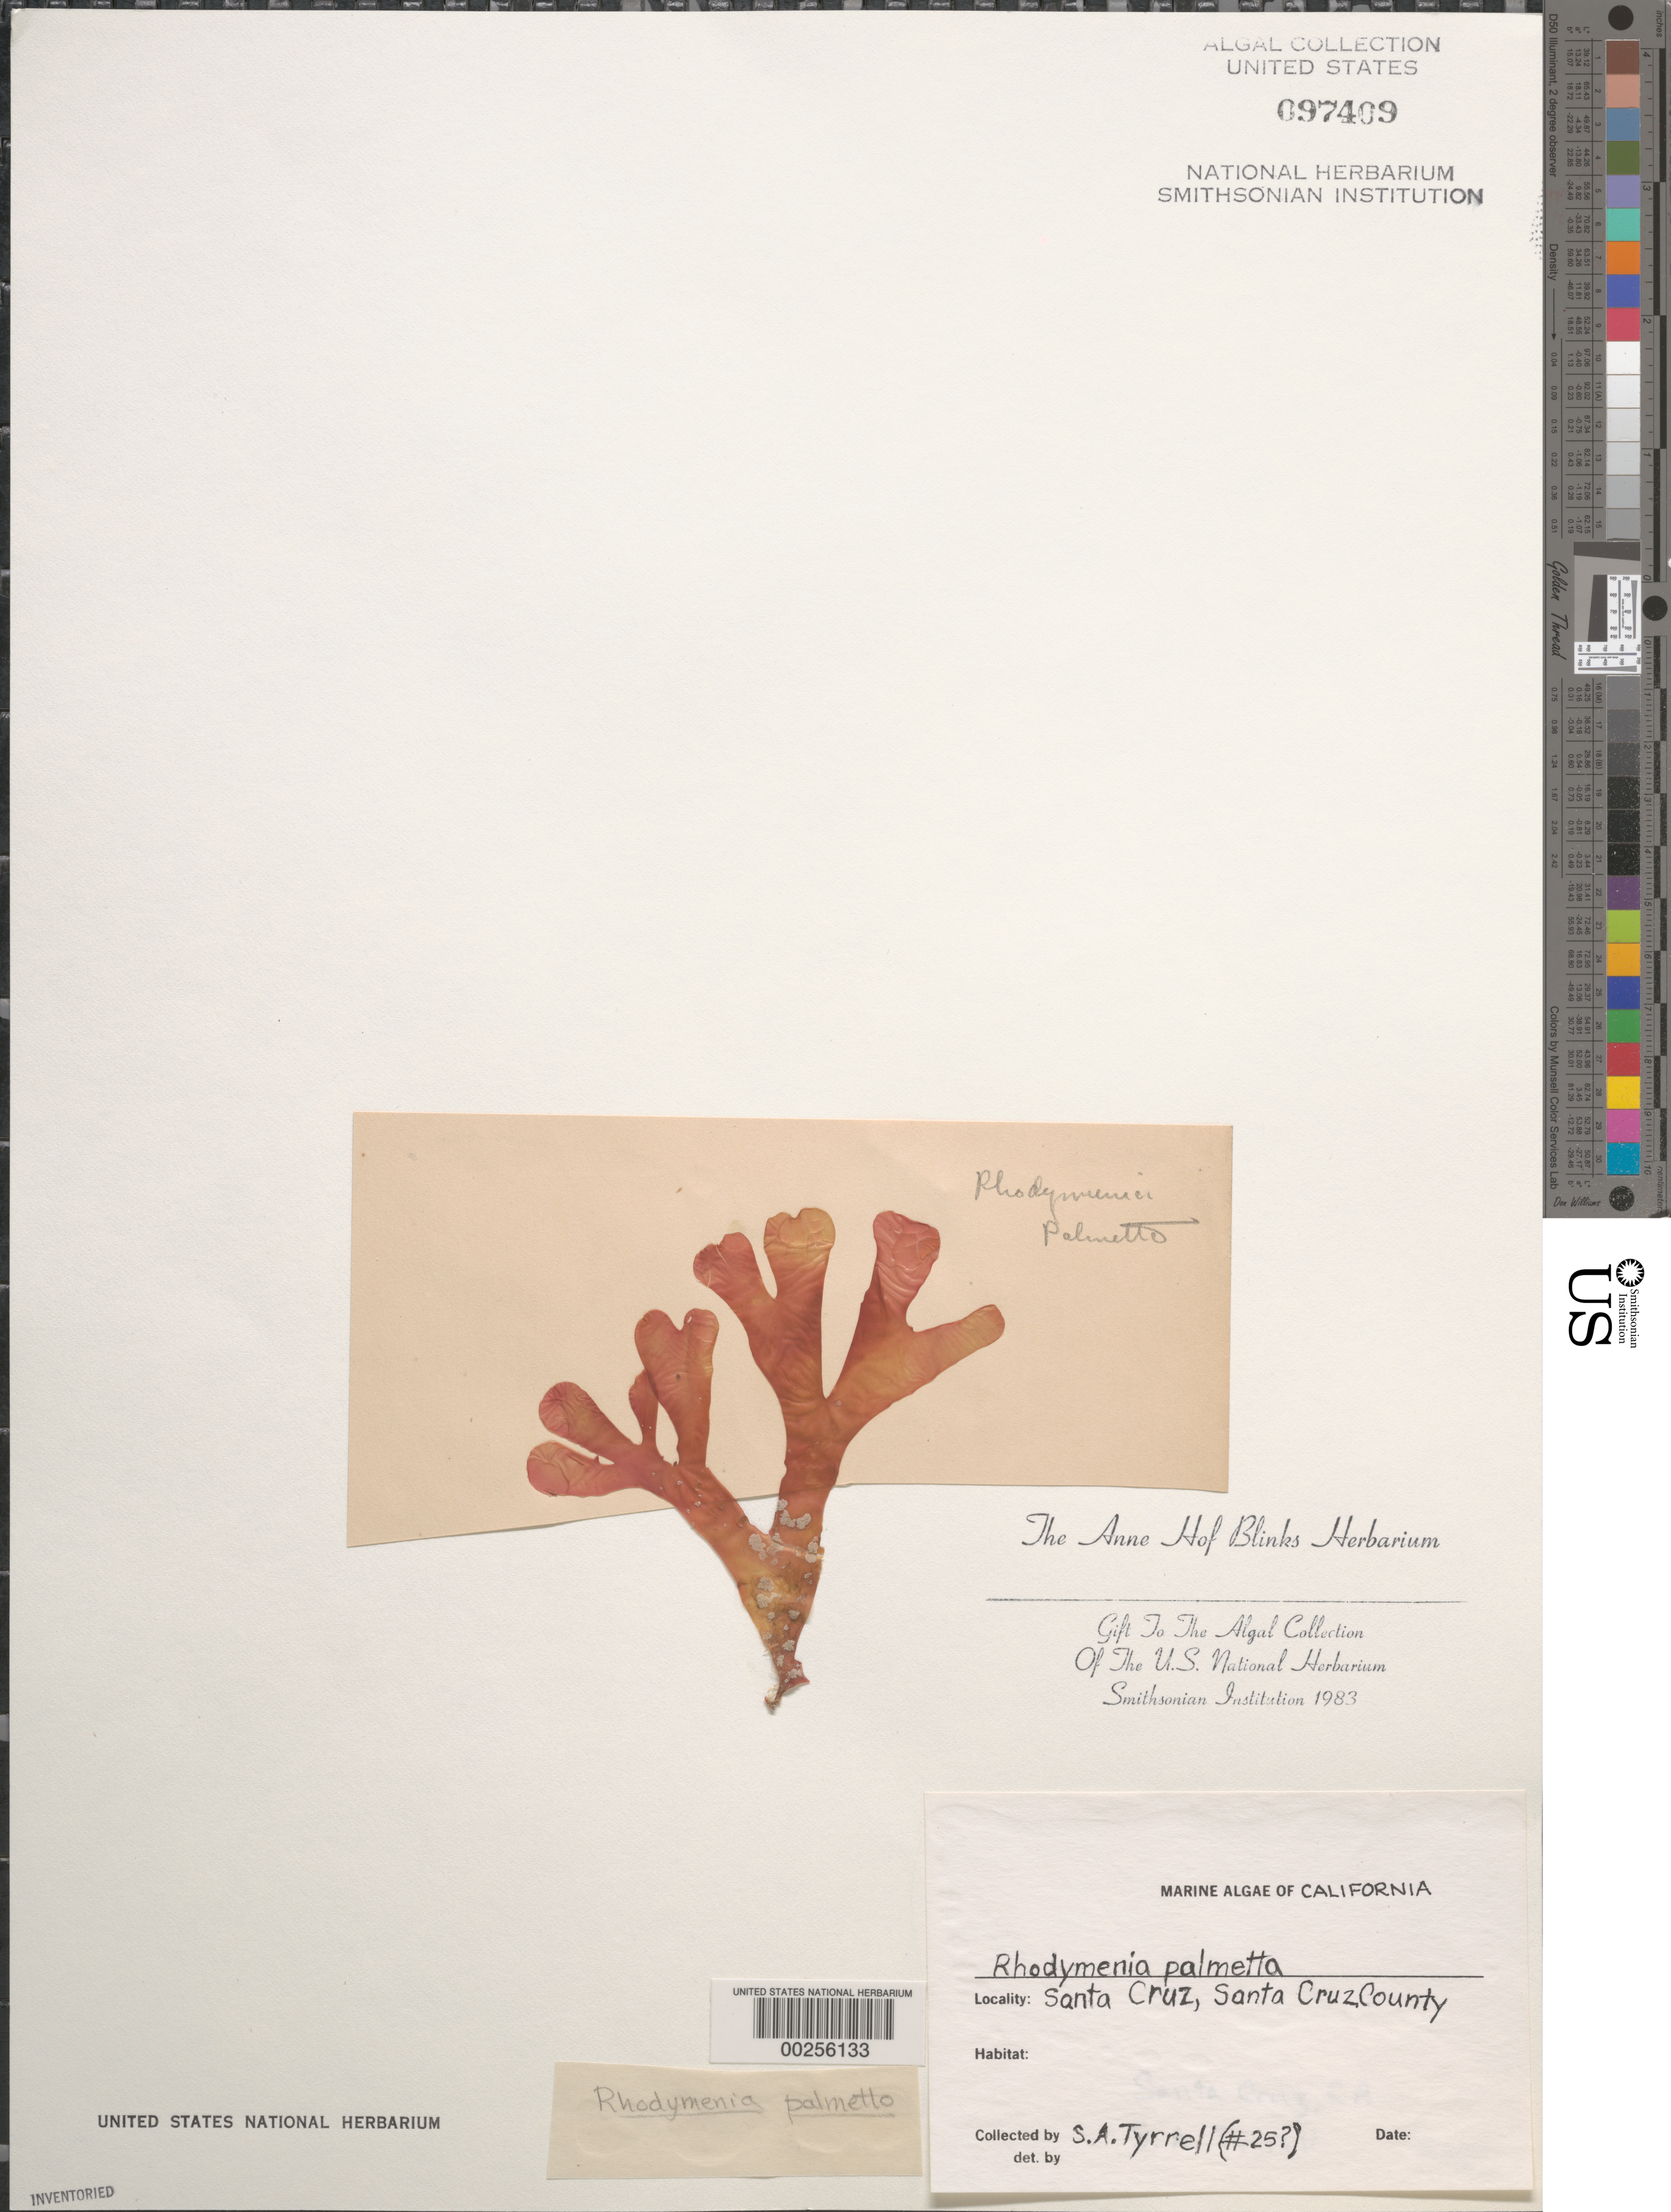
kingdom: Plantae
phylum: Rhodophyta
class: Florideophyceae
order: Rhodymeniales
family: Rhodymeniaceae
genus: Rhodymenia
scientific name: Rhodymenia pseudopalmata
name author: (J.V.Lamouroux) P.C. Silva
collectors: C. Tyrrell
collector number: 25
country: United States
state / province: California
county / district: Santa Cruz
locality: Santa Cruz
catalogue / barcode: US 97409